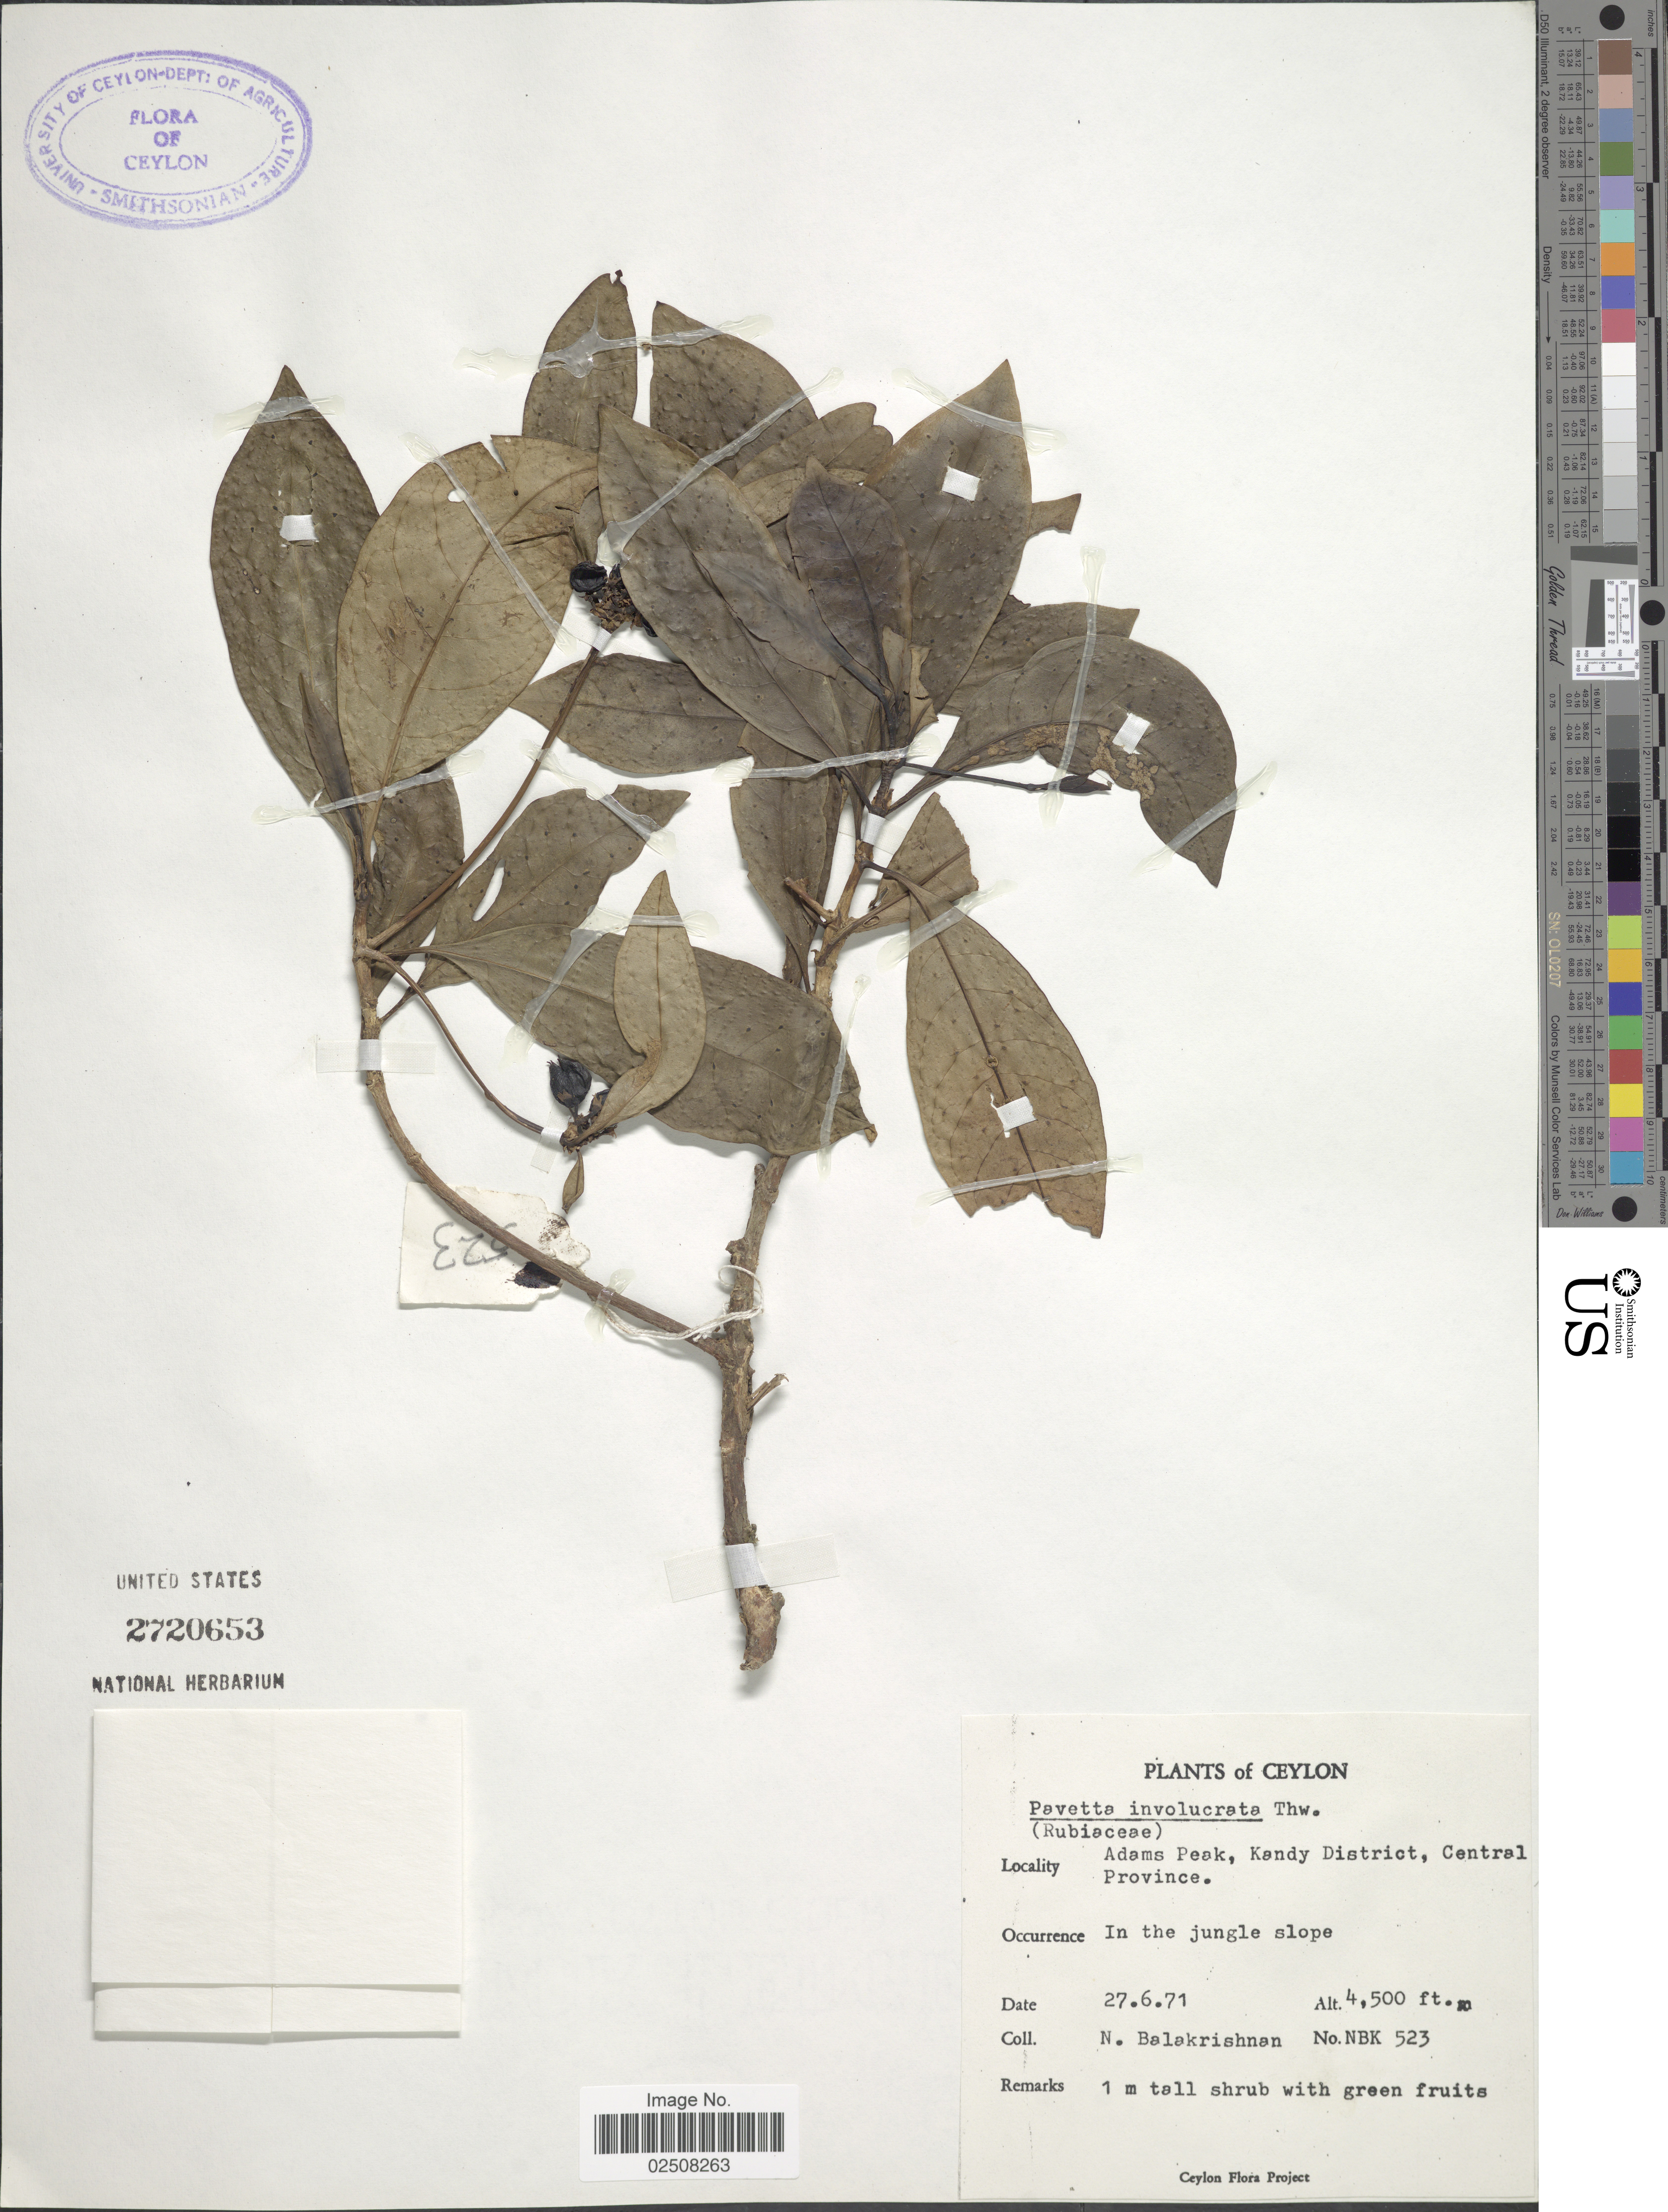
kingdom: Plantae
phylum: Tracheophyta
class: Magnoliopsida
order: Gentianales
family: Rubiaceae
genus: Pavetta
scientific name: Pavetta involucrata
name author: Thwaites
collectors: N. Balakrishnan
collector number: NBK 523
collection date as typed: Transcribed d/m/y: 27/6/71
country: Sri Lanka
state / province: Central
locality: Ceylon, Adams peak, Kandy District, In the jungle slope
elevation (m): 1372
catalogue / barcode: US 2720653